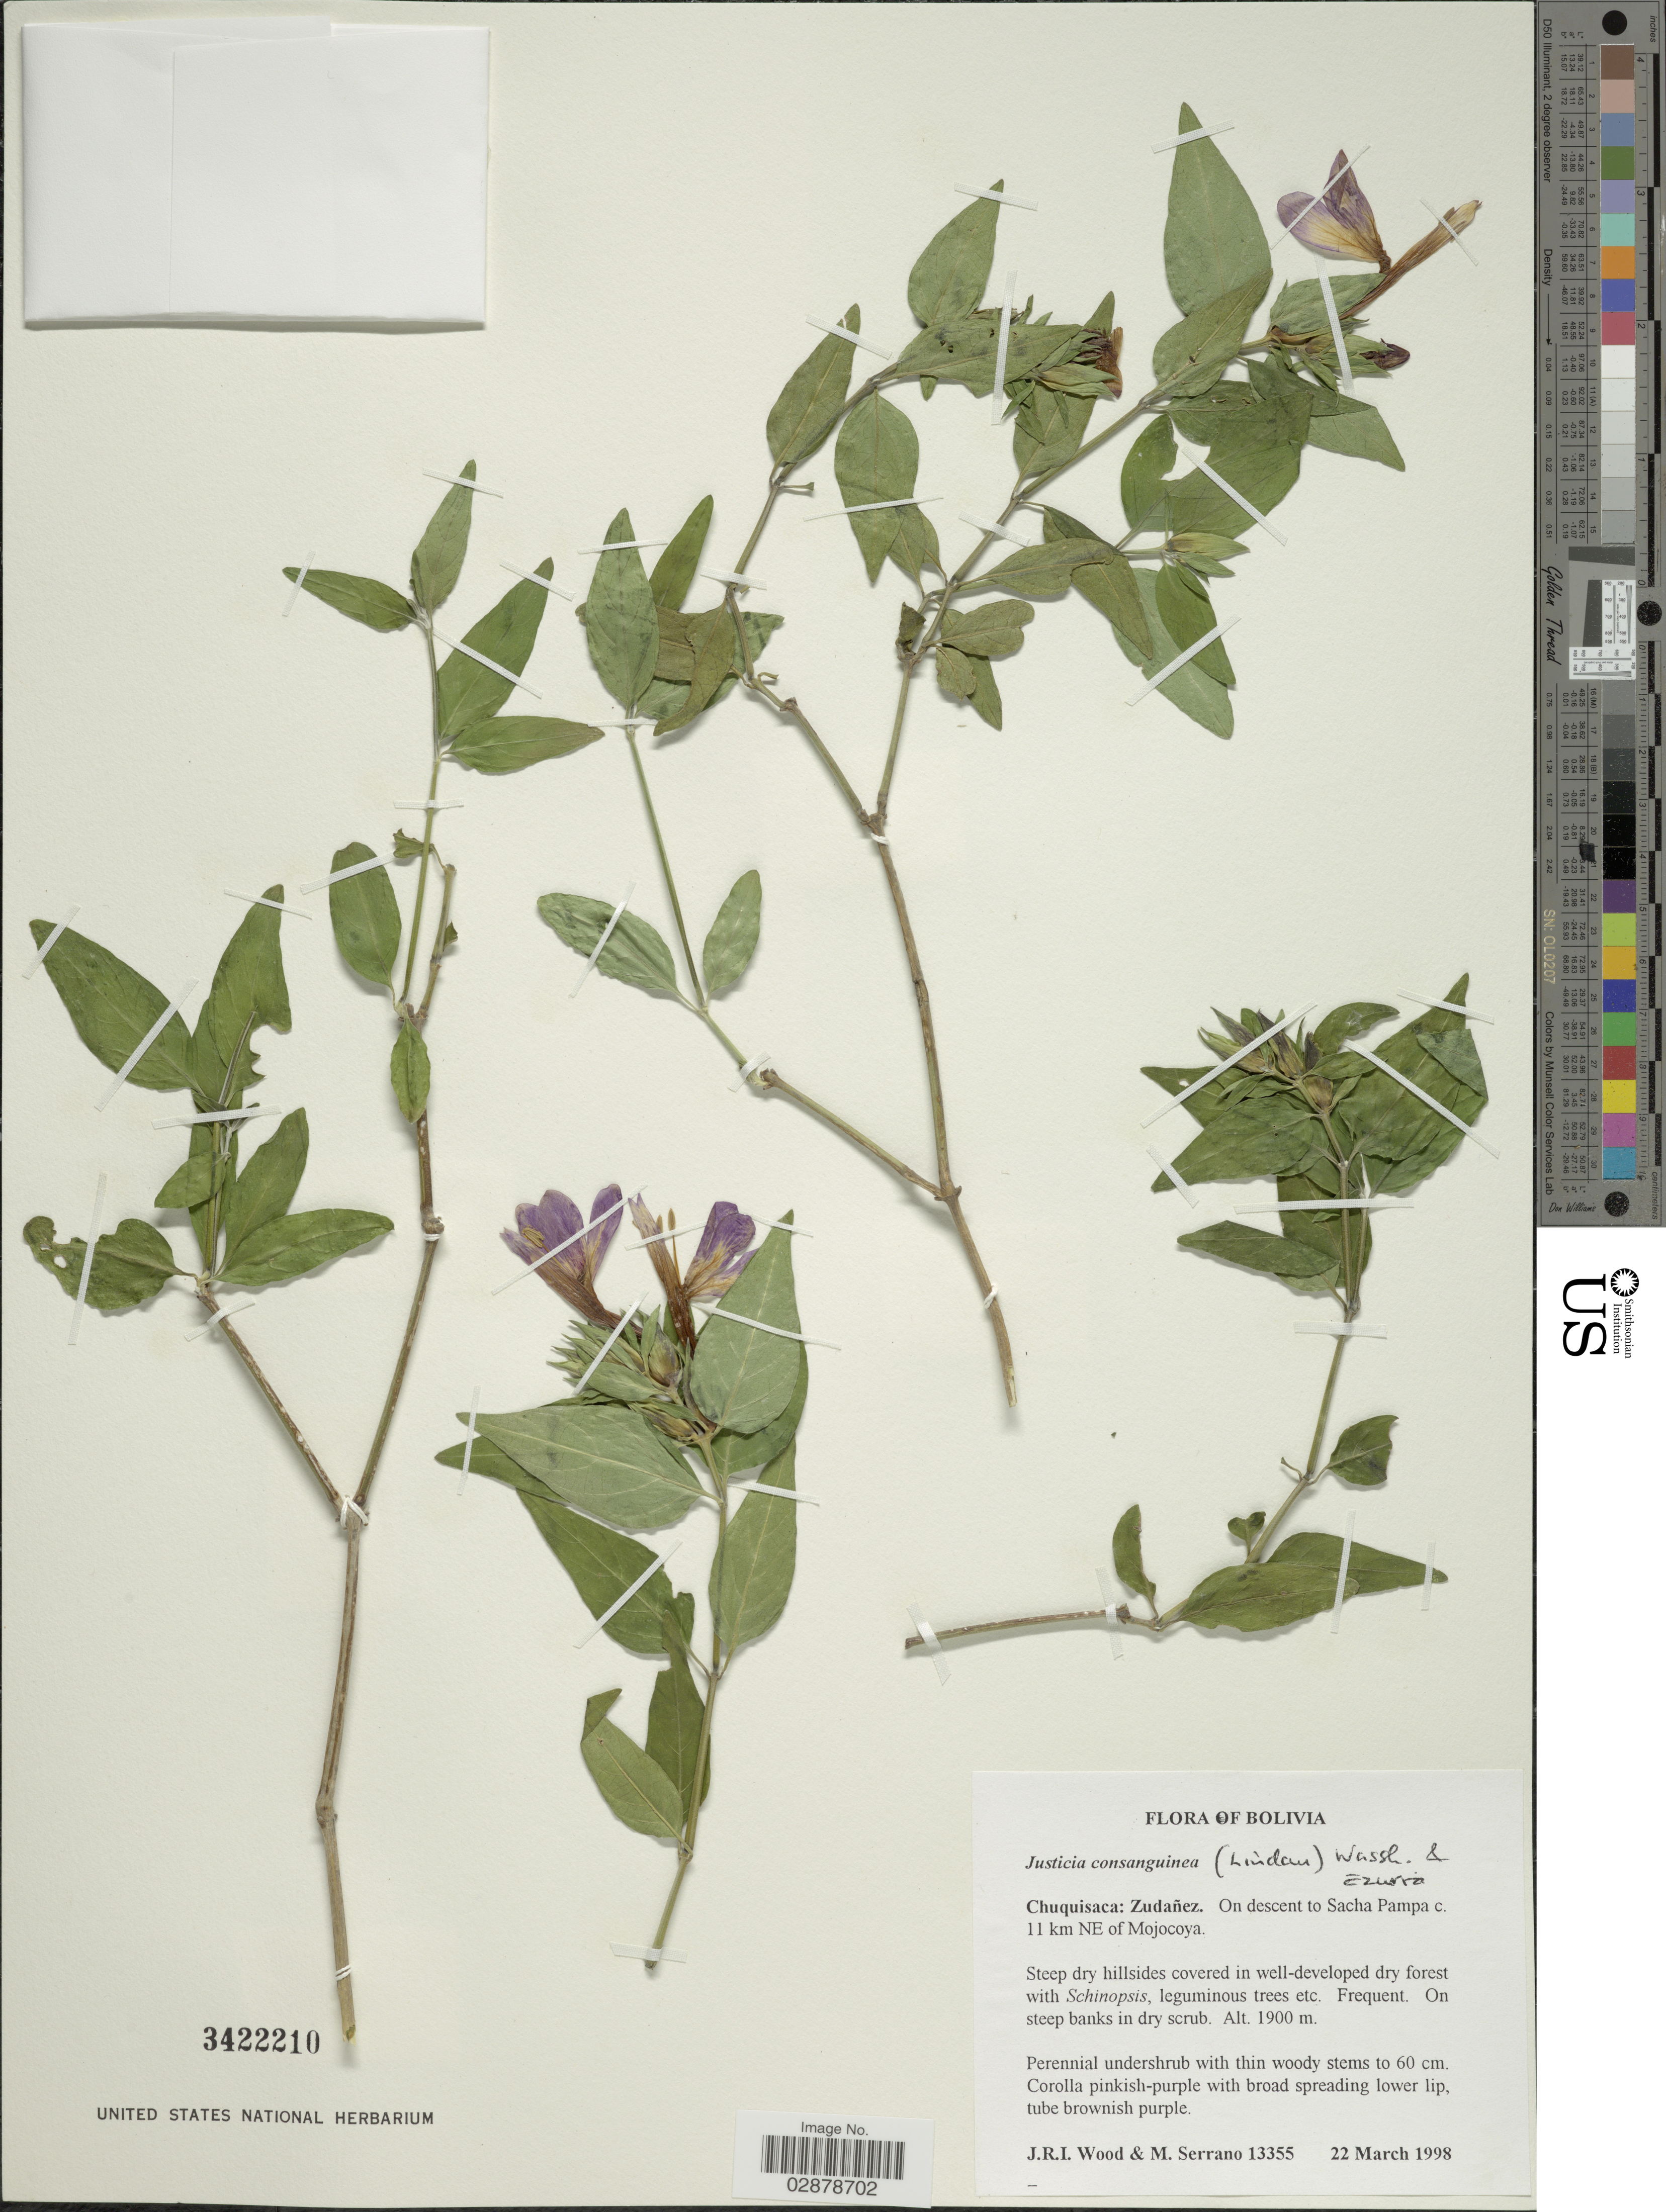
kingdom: Plantae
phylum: Tracheophyta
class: Magnoliopsida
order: Lamiales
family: Acanthaceae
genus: Justicia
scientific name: Justicia consanguinea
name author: (Lindau) Wassh. & C. Ezcurra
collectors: J. R. I. Wood & M. Serrano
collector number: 13355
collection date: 1998-03-22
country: Bolivia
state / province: Chuquisaca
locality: Zudañez, On descent to Sacha Pampa c. 11 km NE of Mojocoya.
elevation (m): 1900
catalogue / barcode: US 3422210